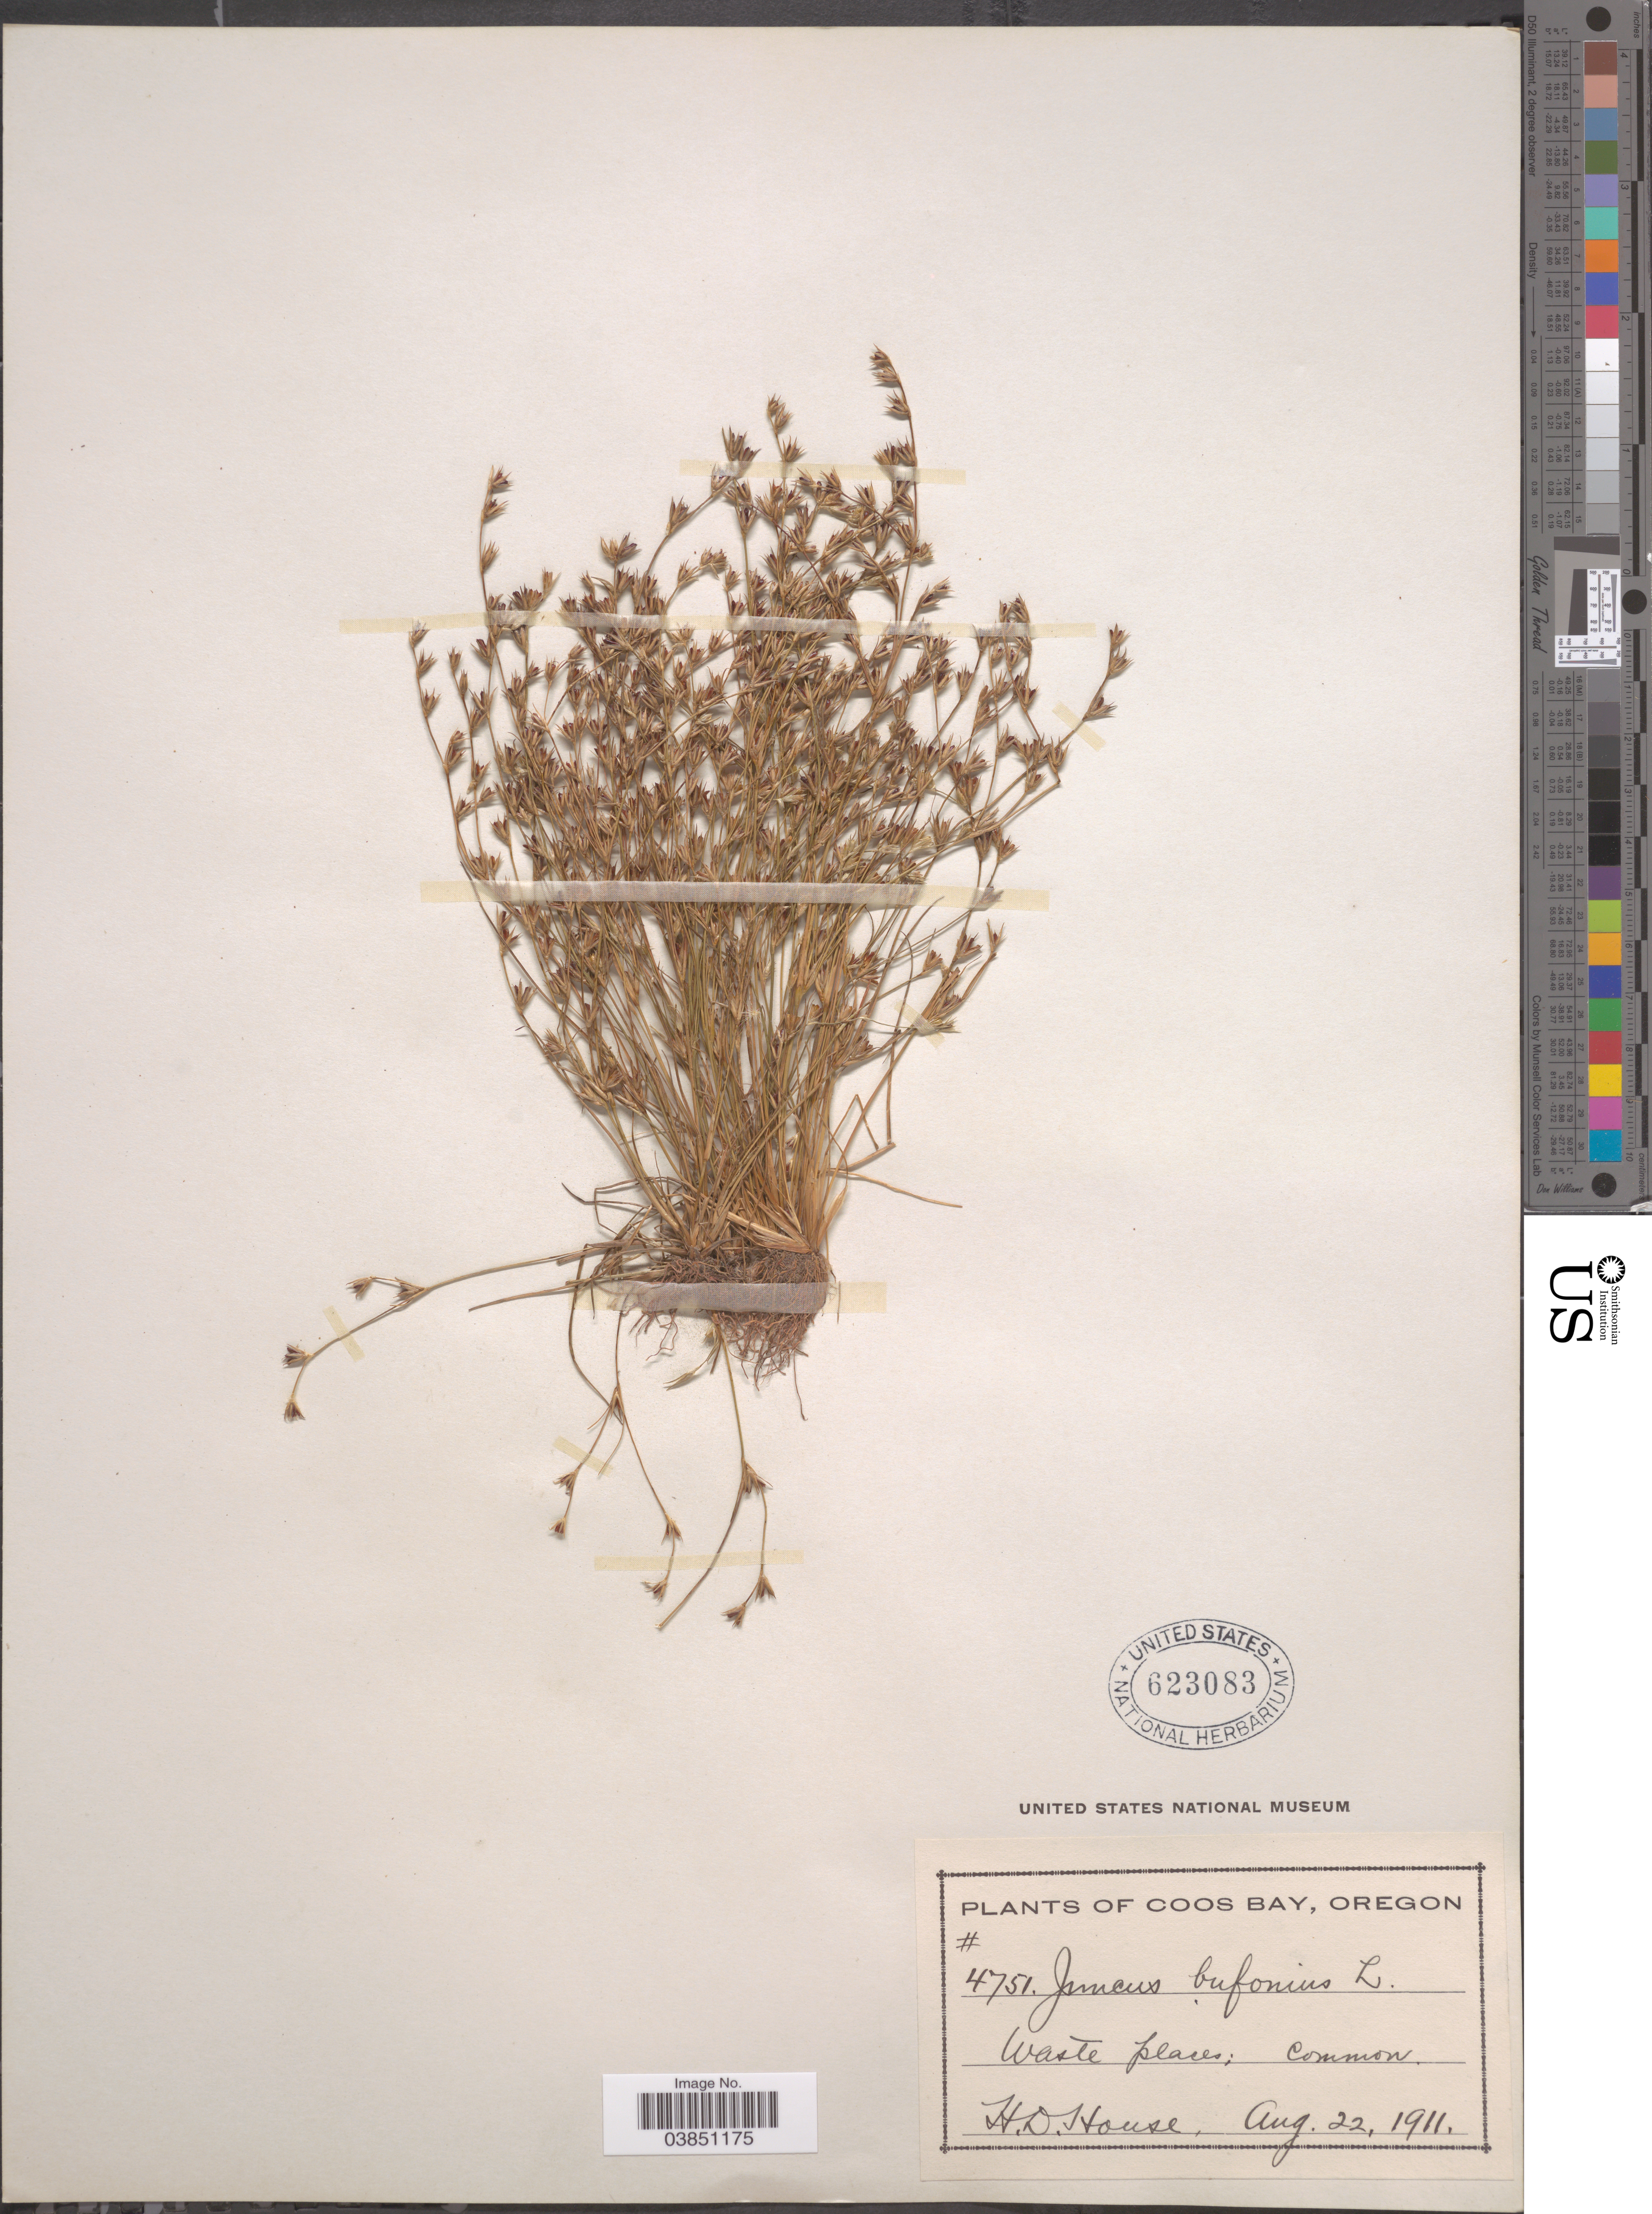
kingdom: Plantae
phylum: Tracheophyta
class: Liliopsida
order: Poales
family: Juncaceae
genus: Juncus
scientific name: Juncus bufonius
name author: L.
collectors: H. D. House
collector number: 4751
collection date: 1911-08-22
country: United States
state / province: Oregon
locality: Coos Bay.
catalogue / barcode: US 623083